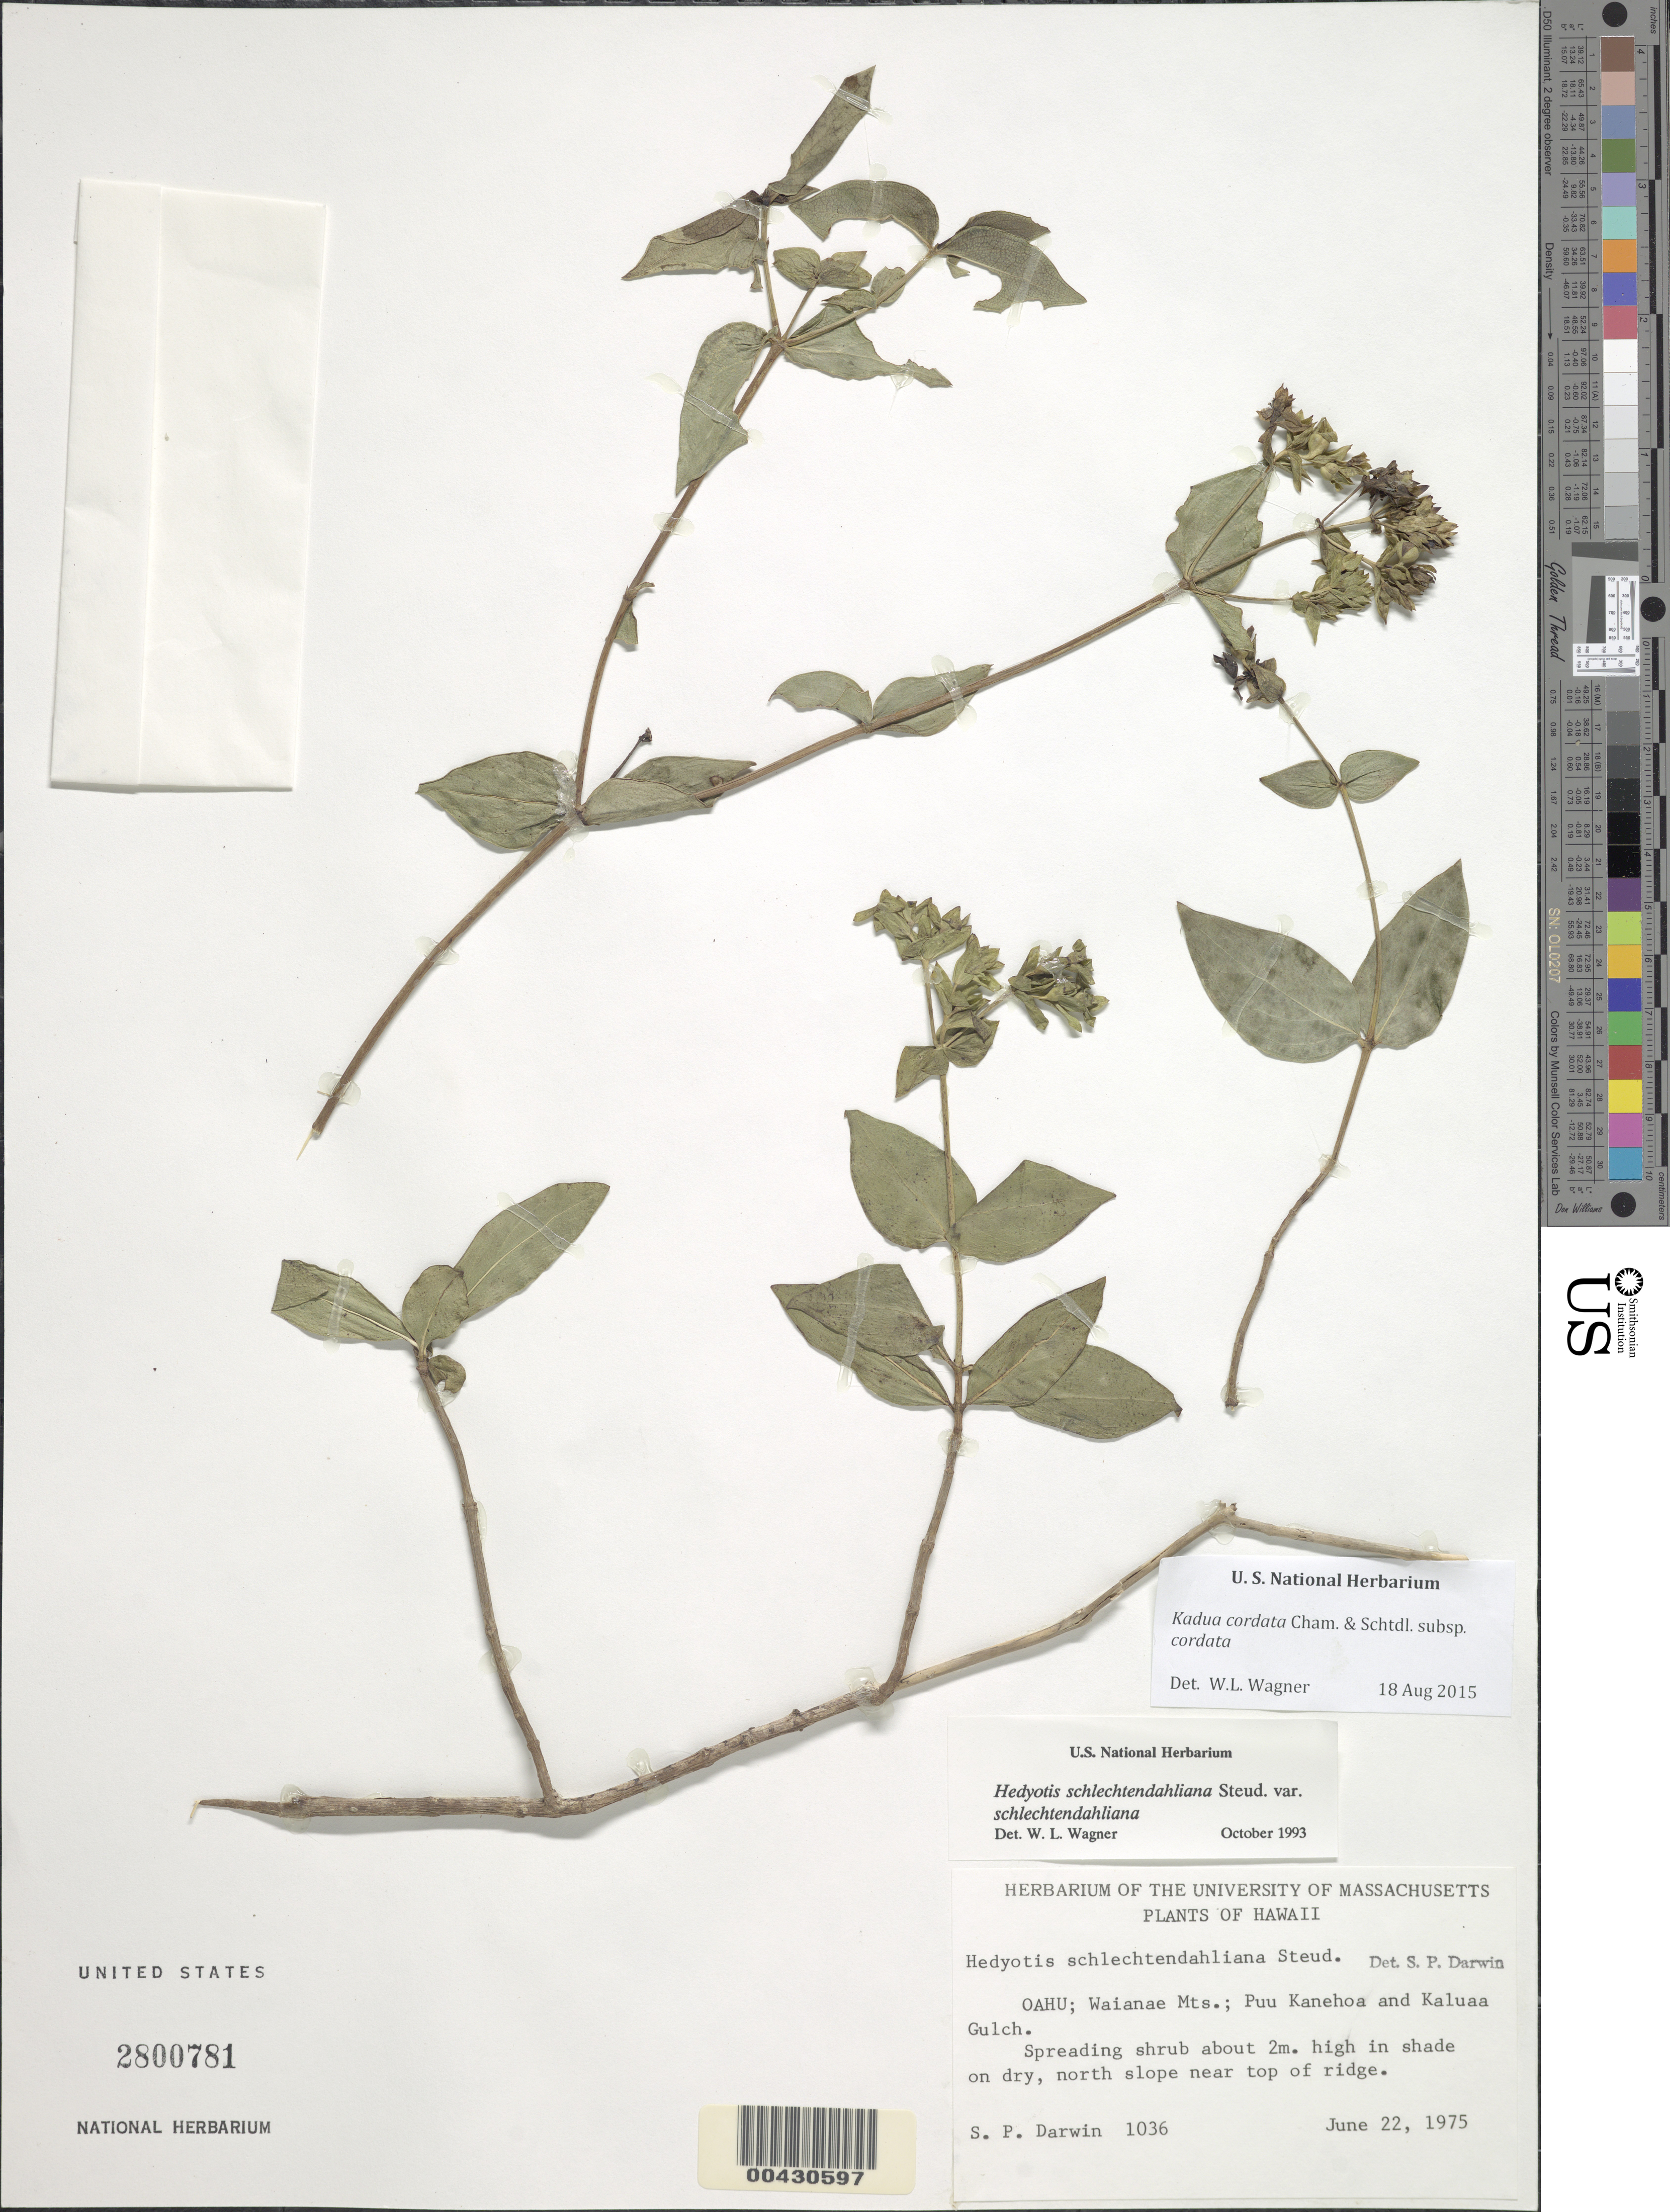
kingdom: Plantae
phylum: Tracheophyta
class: Magnoliopsida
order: Gentianales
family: Rubiaceae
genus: Kadua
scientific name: Kadua cordata subsp. cordata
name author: Cham. & Schltdl.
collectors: S. P. Darwin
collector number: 1036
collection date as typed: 22 Jun 1975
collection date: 1975-06-22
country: United States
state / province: Hawaii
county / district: Honolulu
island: Oahu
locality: Waianae Mountains, Puu Kanehoa and Kaluaa Gulch.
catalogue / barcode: US 2800781